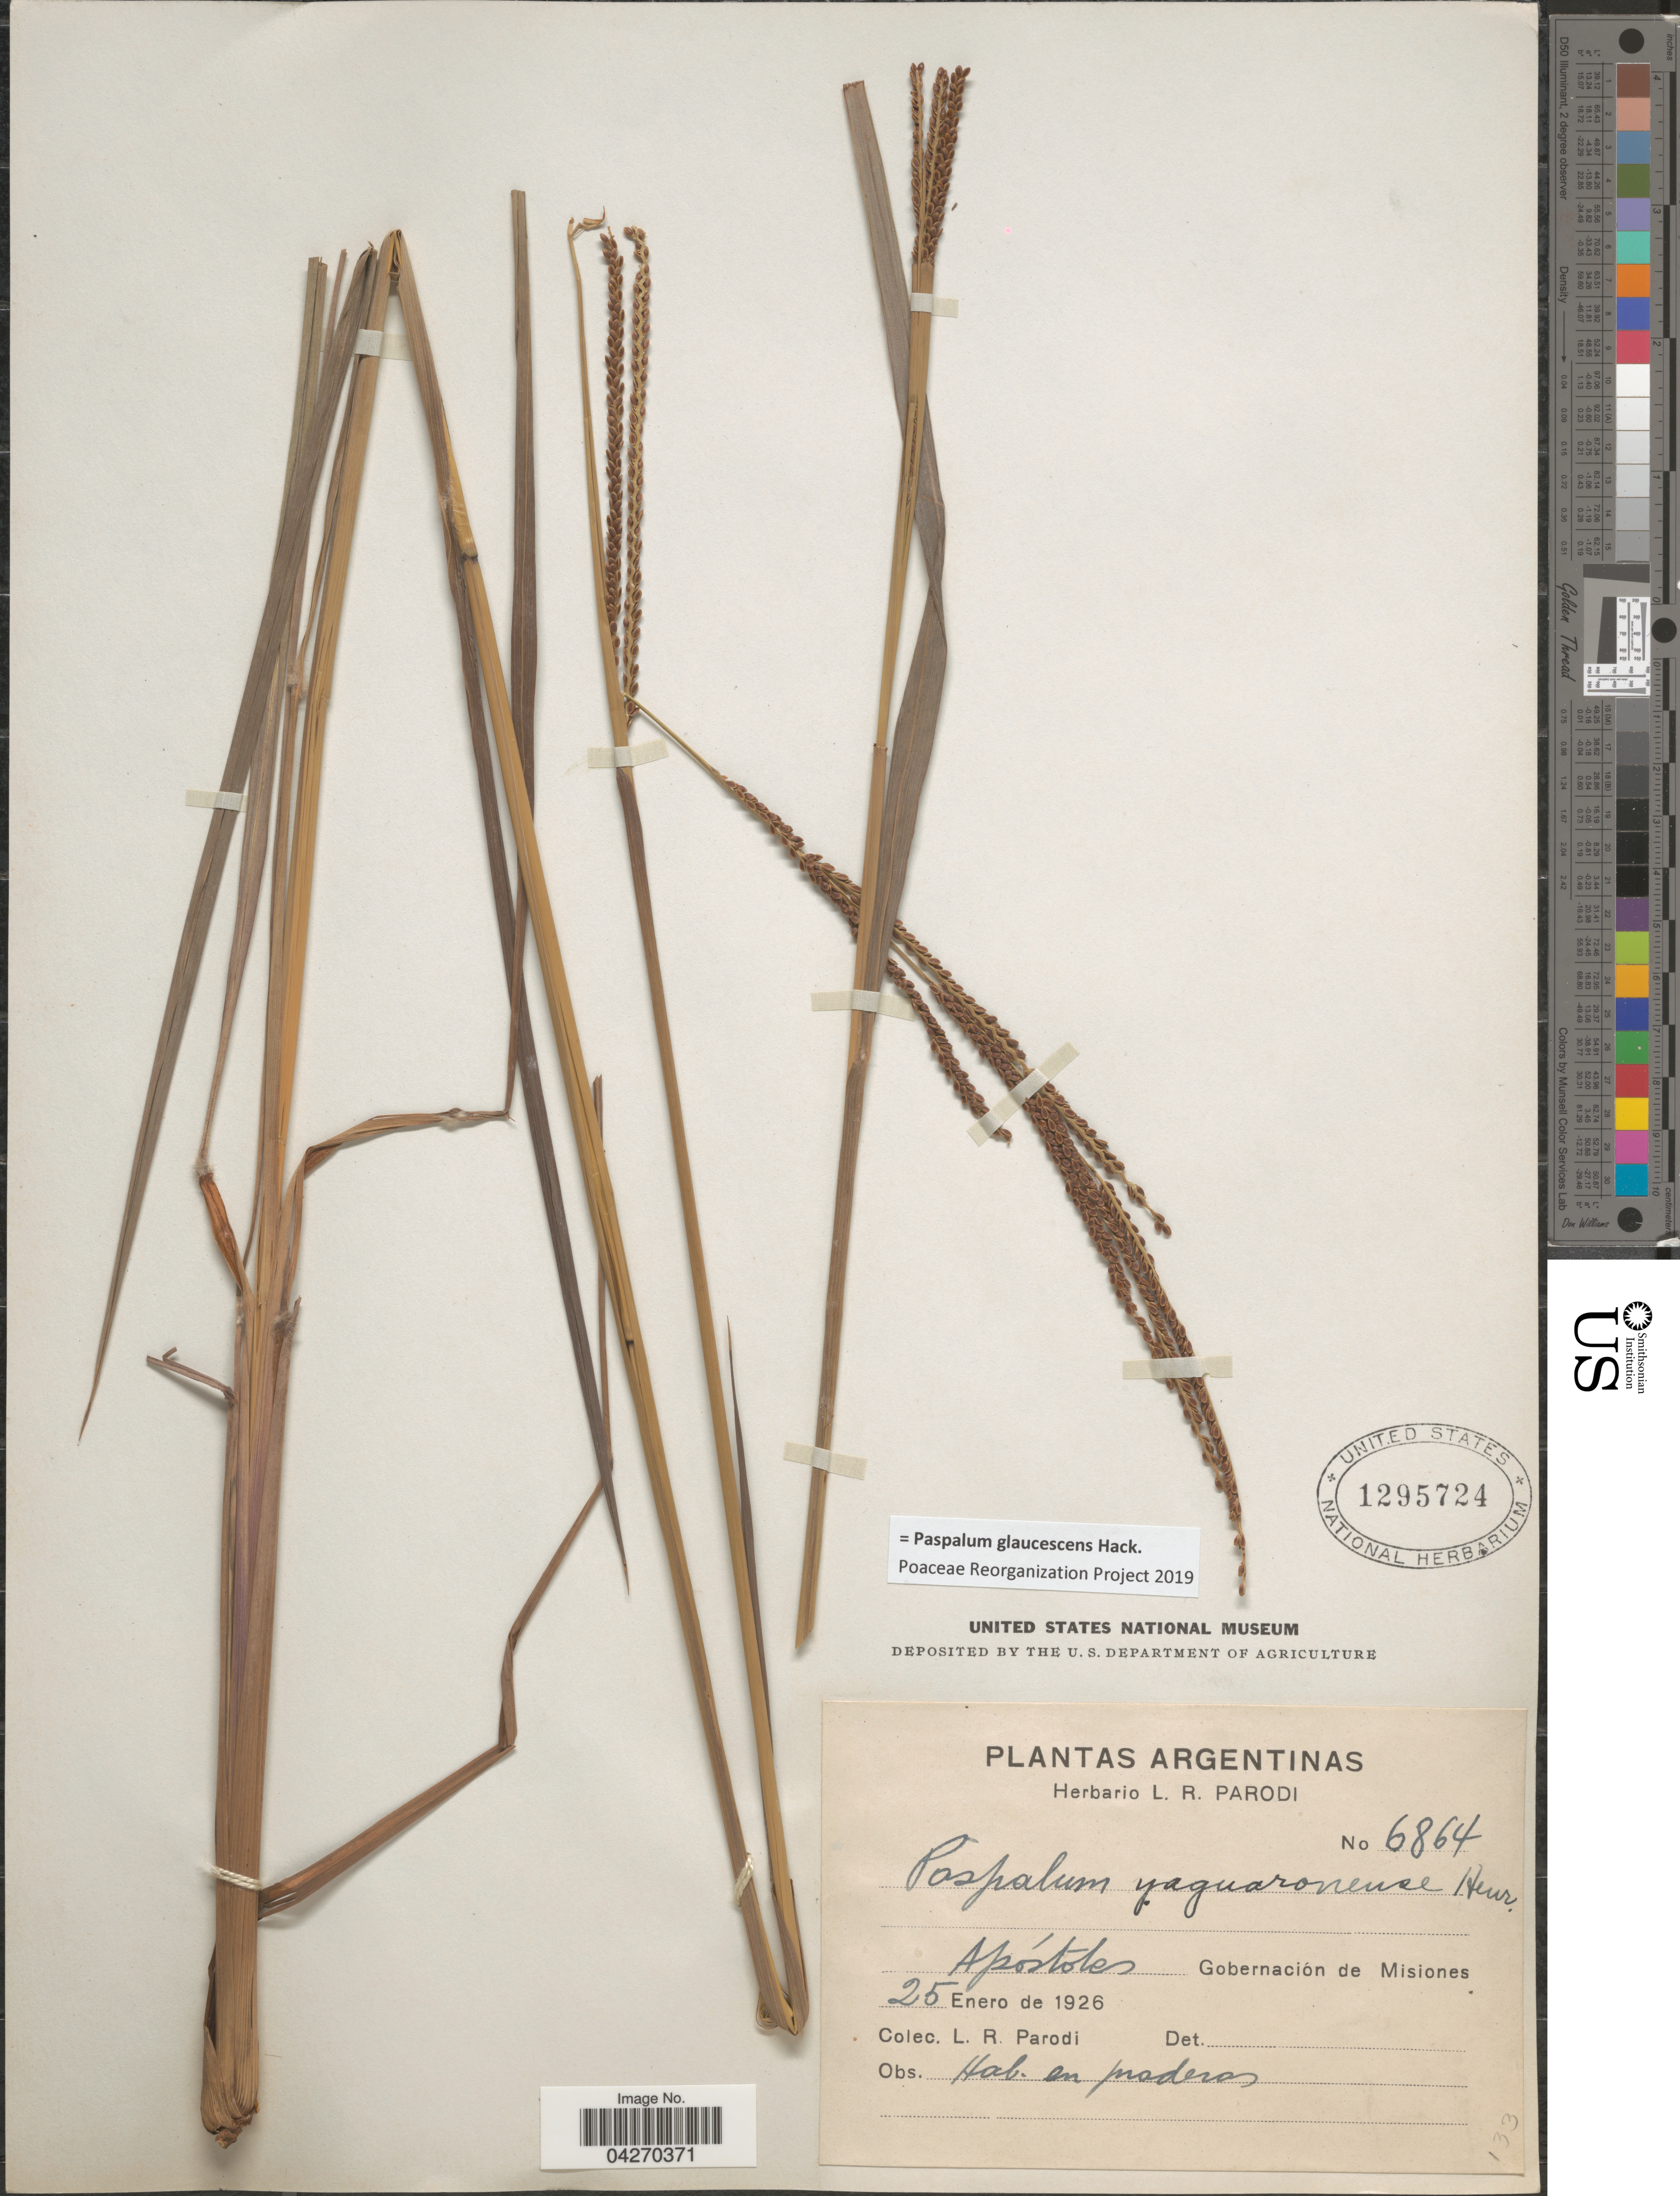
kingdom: Plantae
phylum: Tracheophyta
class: Liliopsida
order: Poales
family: Poaceae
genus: Paspalum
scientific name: Paspalum glaucescens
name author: Hack.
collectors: L. R. Parodi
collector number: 6864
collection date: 1926-01-25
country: Argentina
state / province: Misiones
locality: Apóstoles. Gobernación de Misiones.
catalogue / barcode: US 1295724